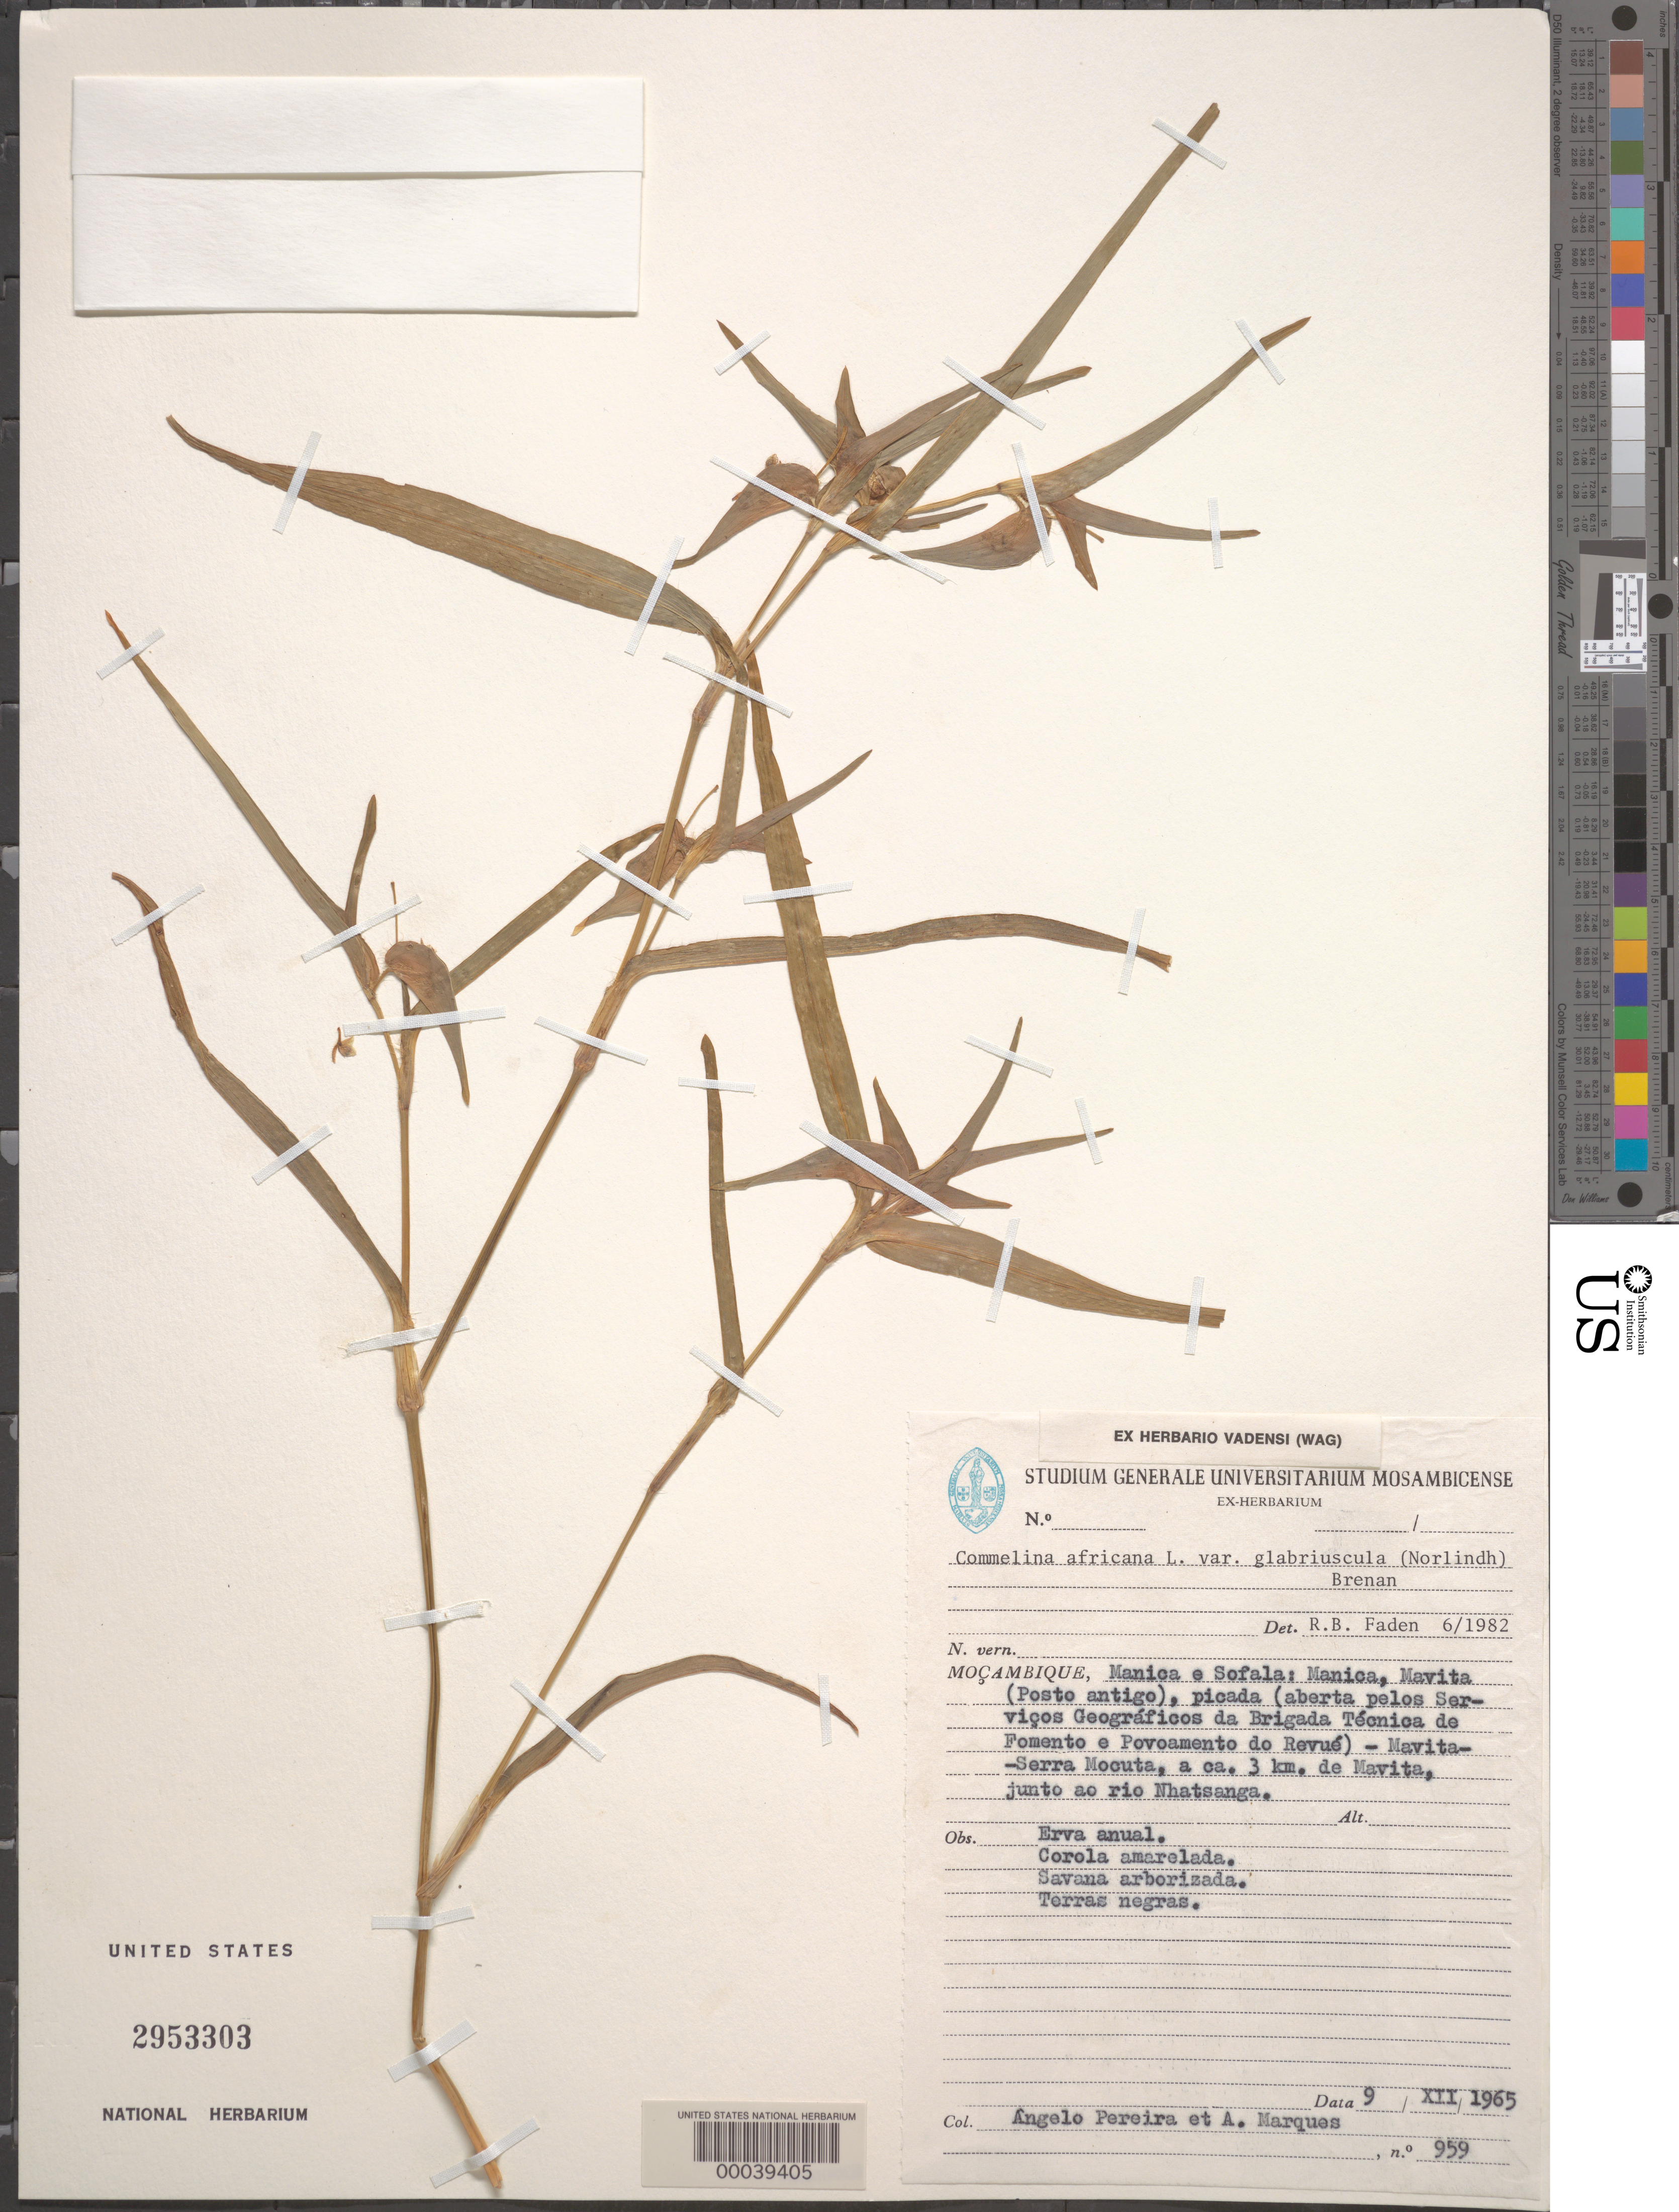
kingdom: Plantae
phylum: Tracheophyta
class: Liliopsida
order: Commelinales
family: Commelinaceae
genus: Commelina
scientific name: Commelina africana var. glabriuscula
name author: (Norl.) Brenan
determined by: Faden, Robert B., (US), Smithsonian Institution - National Museum of Natural History (UNITED STATES)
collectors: A. Pereira & A. Marques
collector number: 959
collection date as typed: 09 Dec 1965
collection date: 1965-12-09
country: Mozambique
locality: Manica; mavita-serra mocuta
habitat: Savanna; poor soil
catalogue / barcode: US 2953303